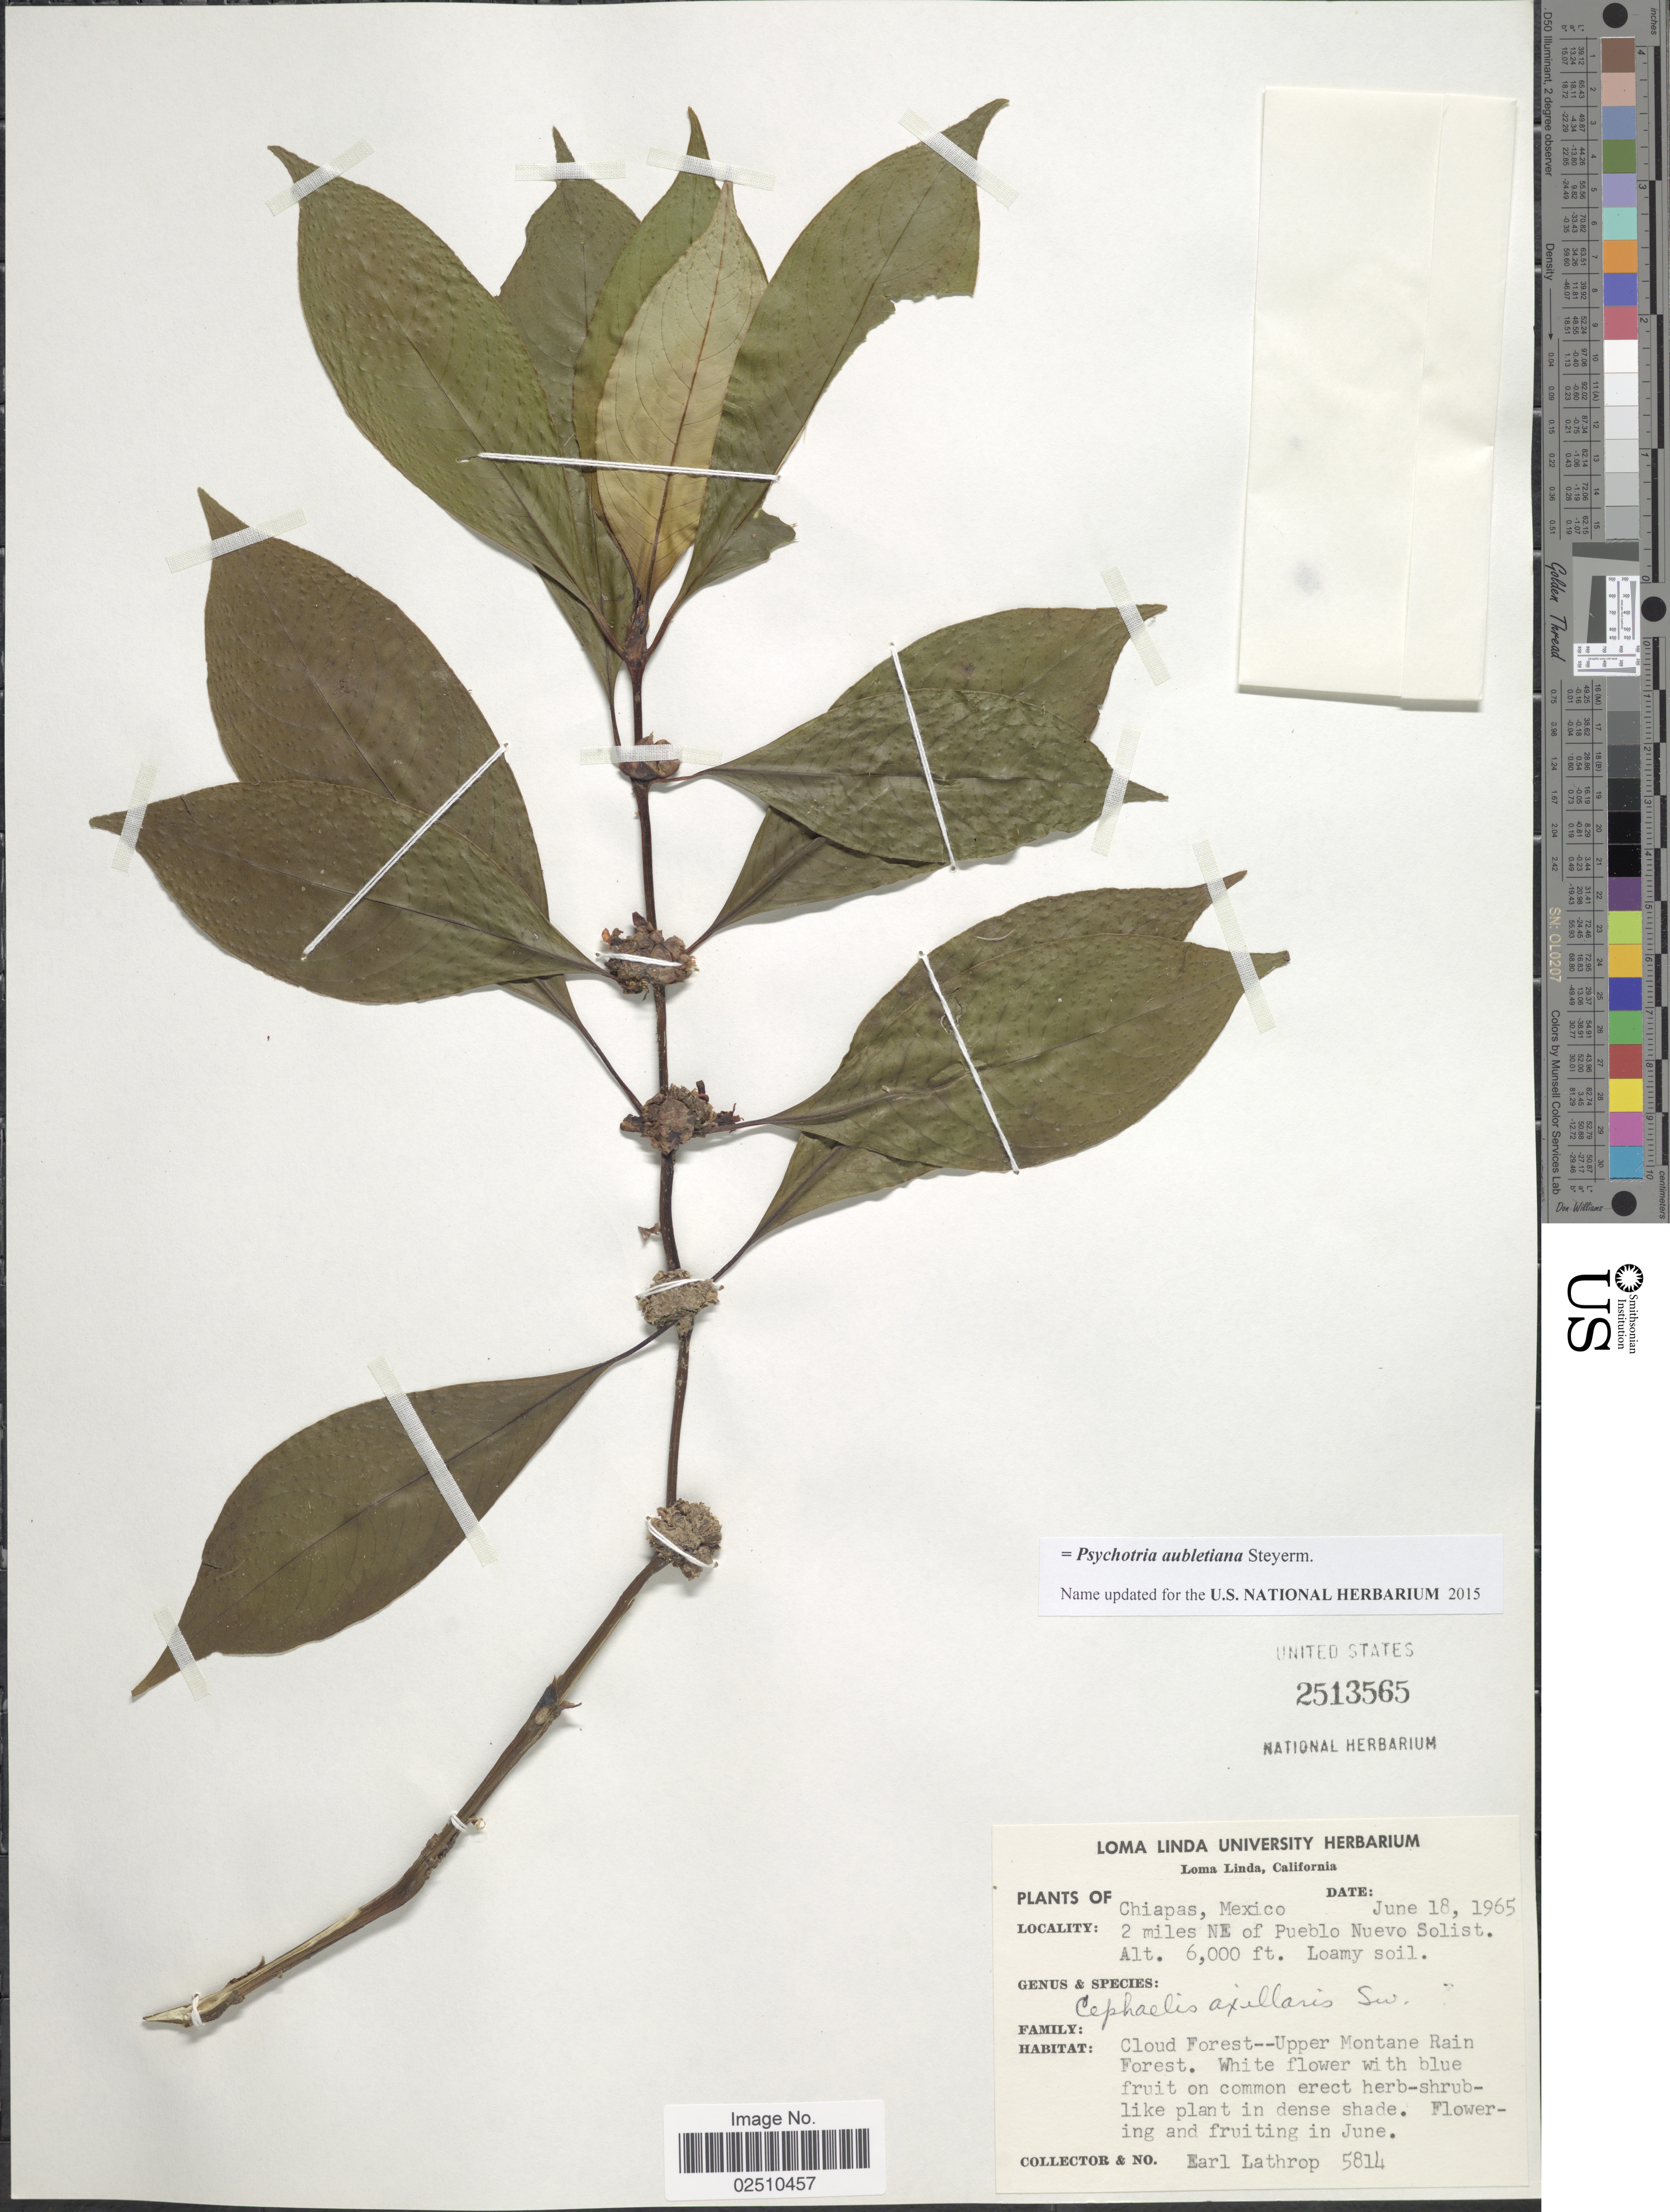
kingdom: Plantae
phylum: Tracheophyta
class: Magnoliopsida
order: Gentianales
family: Rubiaceae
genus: Psychotria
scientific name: Psychotria aubletiana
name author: Steyerm.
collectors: E. W. Lathrop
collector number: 5814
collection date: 1965-06-18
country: Mexico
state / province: Chiapas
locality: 2 miles NE of Pueblo Nuevo Solist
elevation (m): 1829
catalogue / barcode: US 2513565